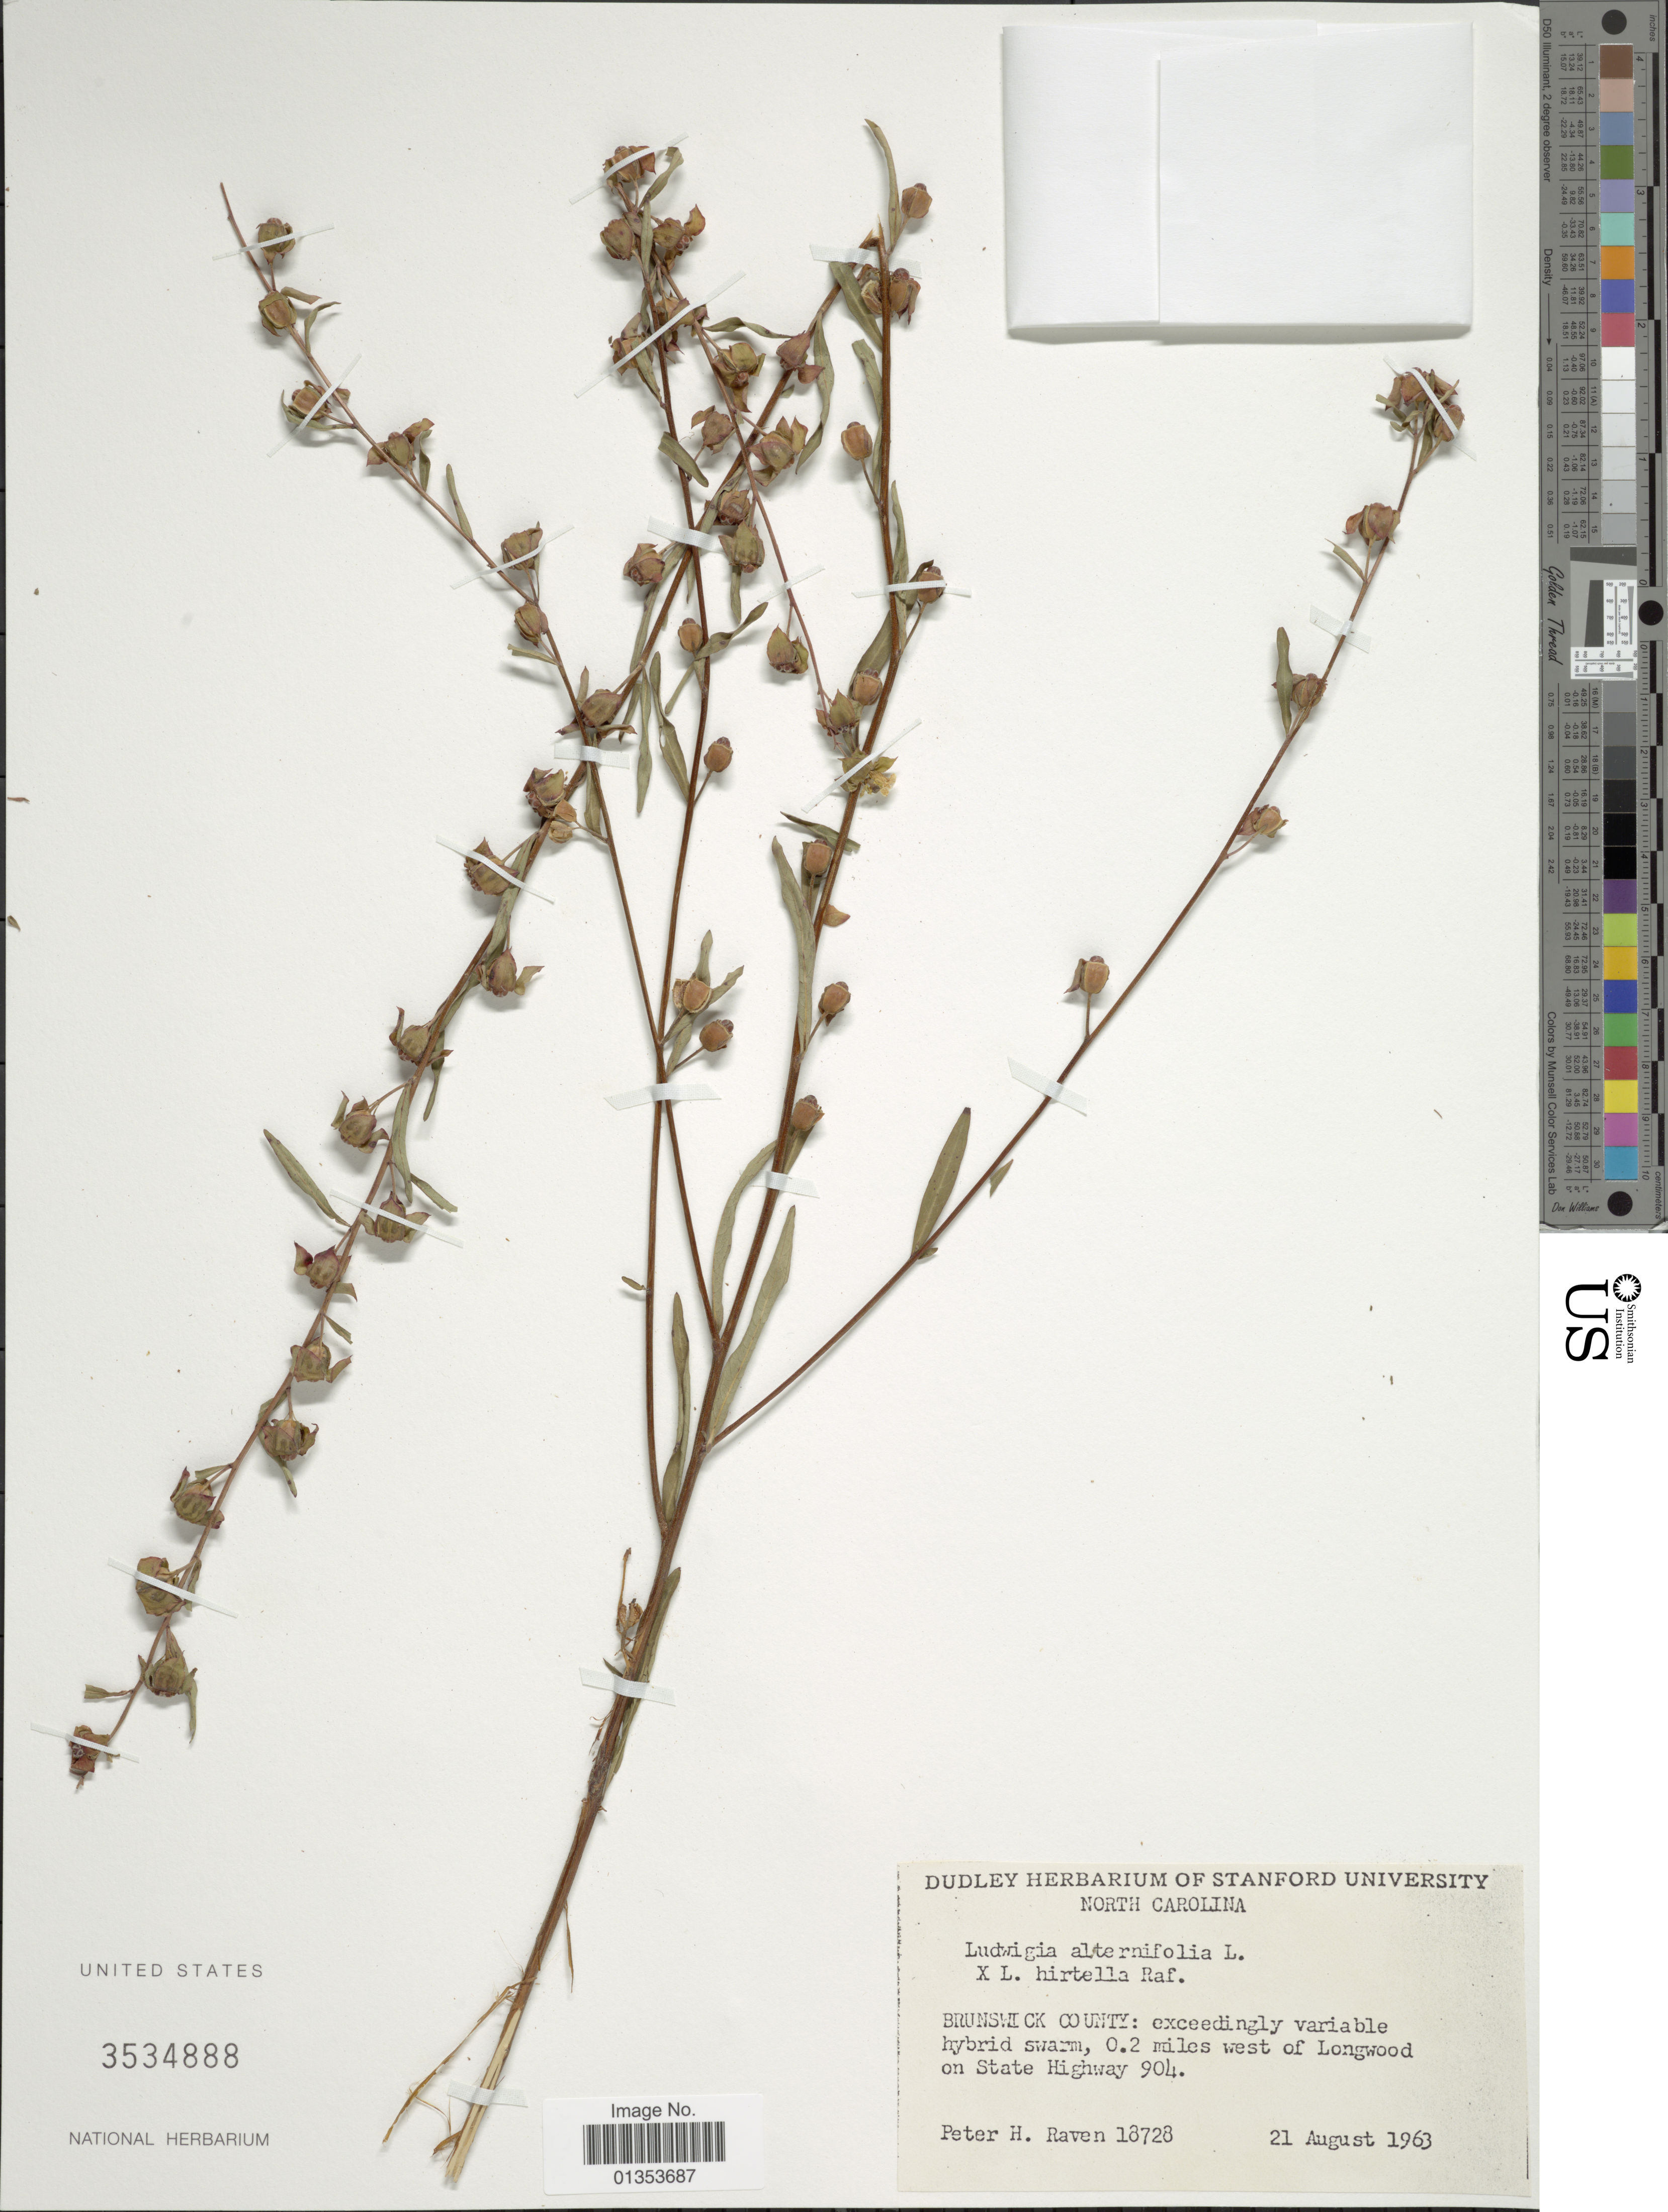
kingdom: Plantae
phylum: Tracheophyta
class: Magnoliopsida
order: Myrtales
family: Onagraceae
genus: Ludwigia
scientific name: Ludwigia alternifolia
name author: L.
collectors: P. H. Raven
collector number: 18728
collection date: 1963-08-21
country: United States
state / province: North Carolina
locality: Brunswick County: exceedingly variable hybrid swarm, 0.2 miles west of Longwood on State Highway 904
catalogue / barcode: US 3534888